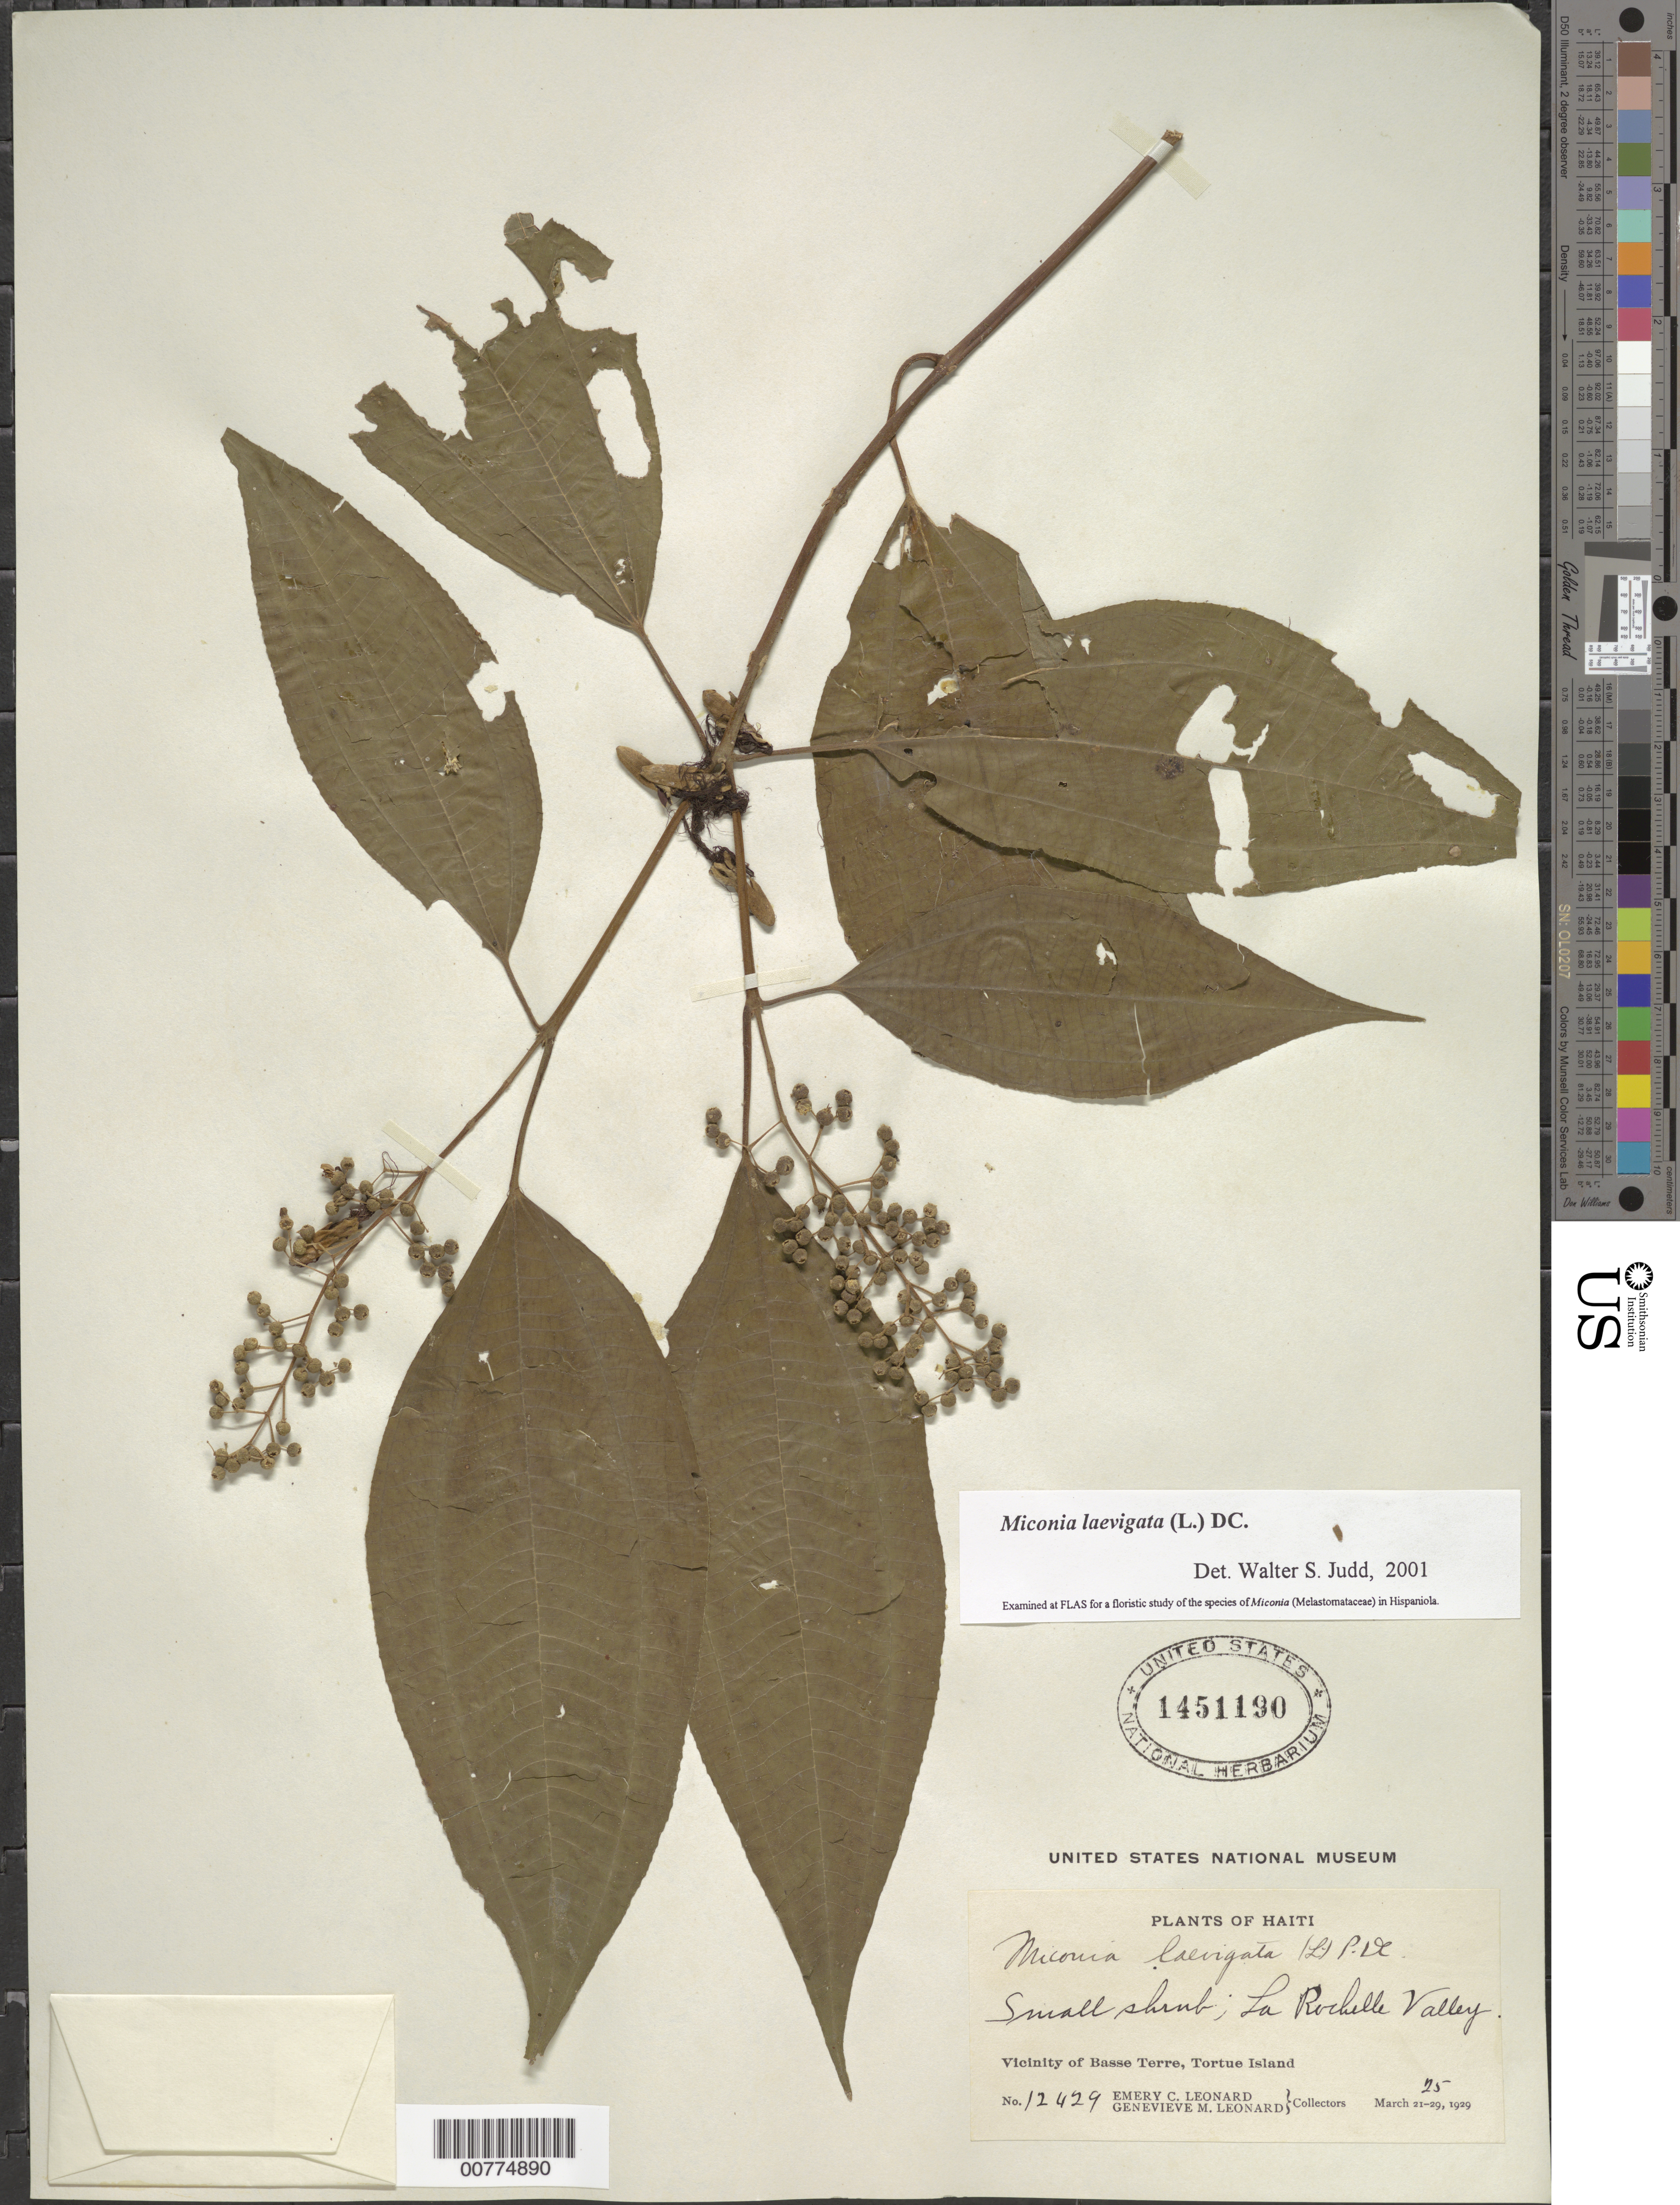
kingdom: Plantae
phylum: Tracheophyta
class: Magnoliopsida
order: Myrtales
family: Melastomataceae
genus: Miconia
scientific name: Miconia laevigata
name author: (L.) D. Don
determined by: Judd, Walter S.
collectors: E. C. Leonard & G. M. Leonard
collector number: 12429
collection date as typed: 25 Mar 1929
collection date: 1929-03-25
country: Haiti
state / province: Nord-Óuest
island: Île de la Tortue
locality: Tortue Island, vicinity of Basse Terre, La Rochelle Valley.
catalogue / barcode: US 1451190